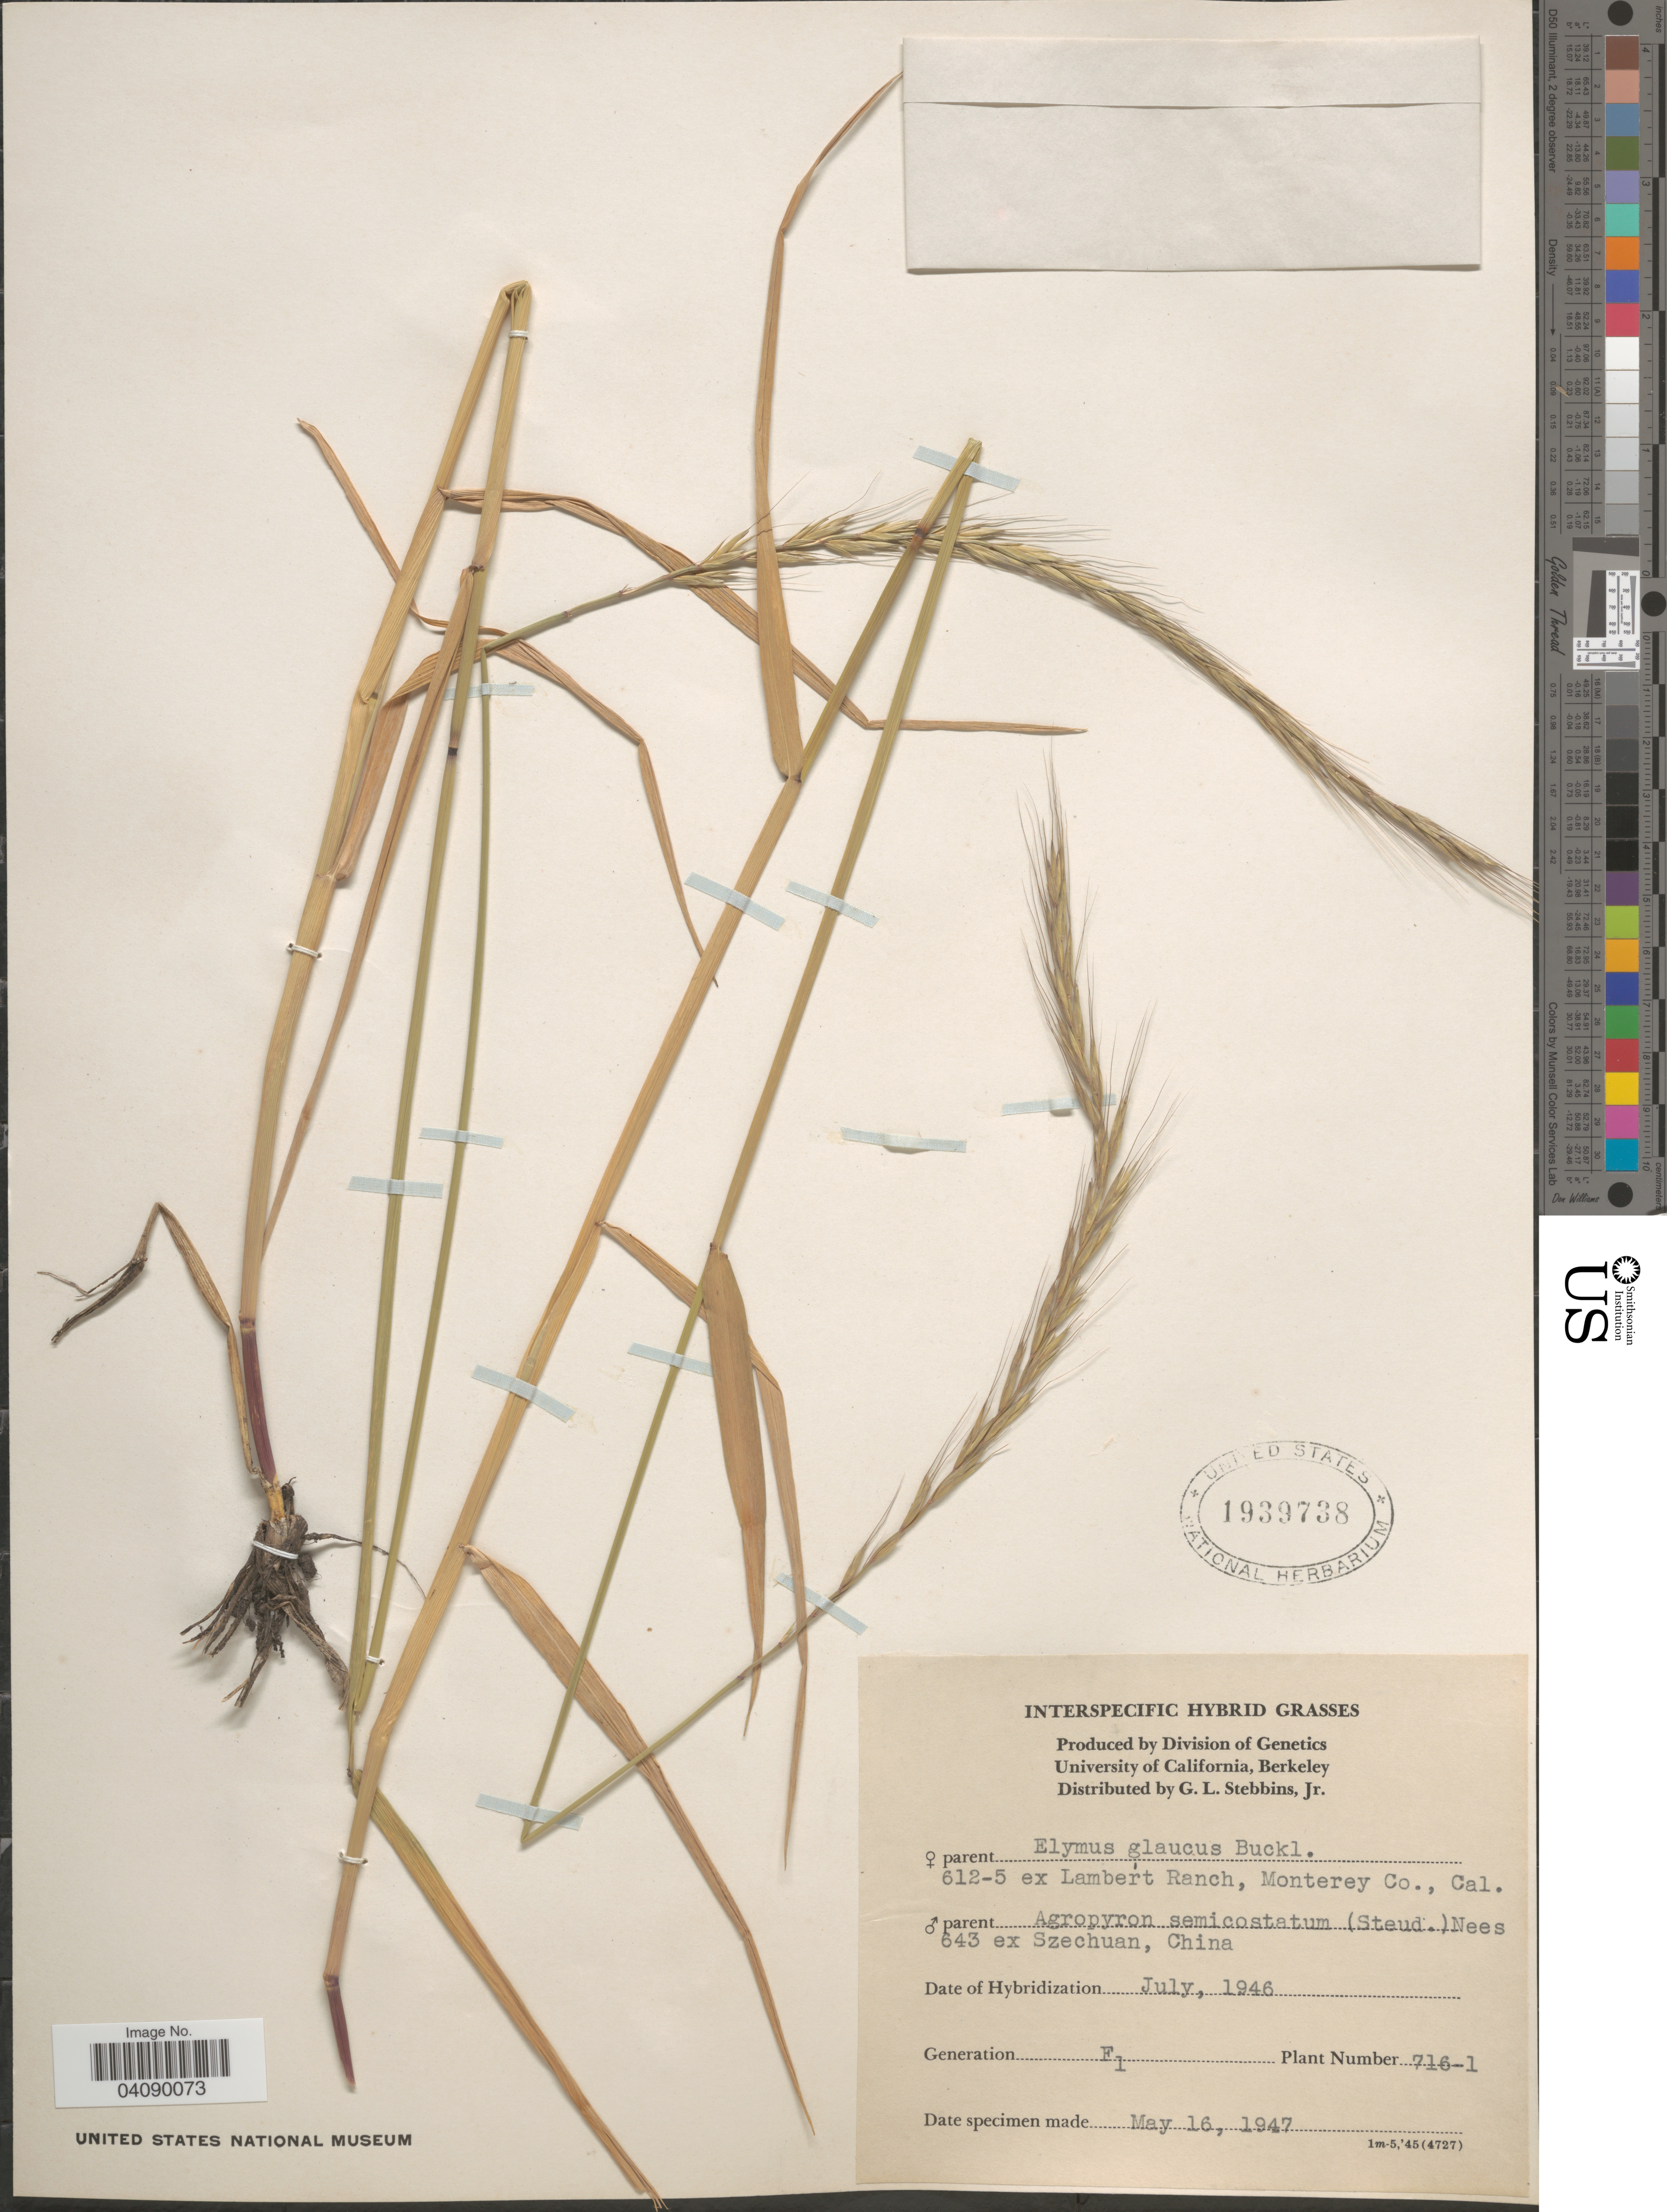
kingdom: Plantae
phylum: Tracheophyta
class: Liliopsida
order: Poales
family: Poaceae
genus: Agroelymus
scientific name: x Agroelymus sp.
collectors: G. L. Stebbins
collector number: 716-1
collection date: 1947-05-16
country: United States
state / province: California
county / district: Alameda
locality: University of California, Berkeley.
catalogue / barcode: US 1939738